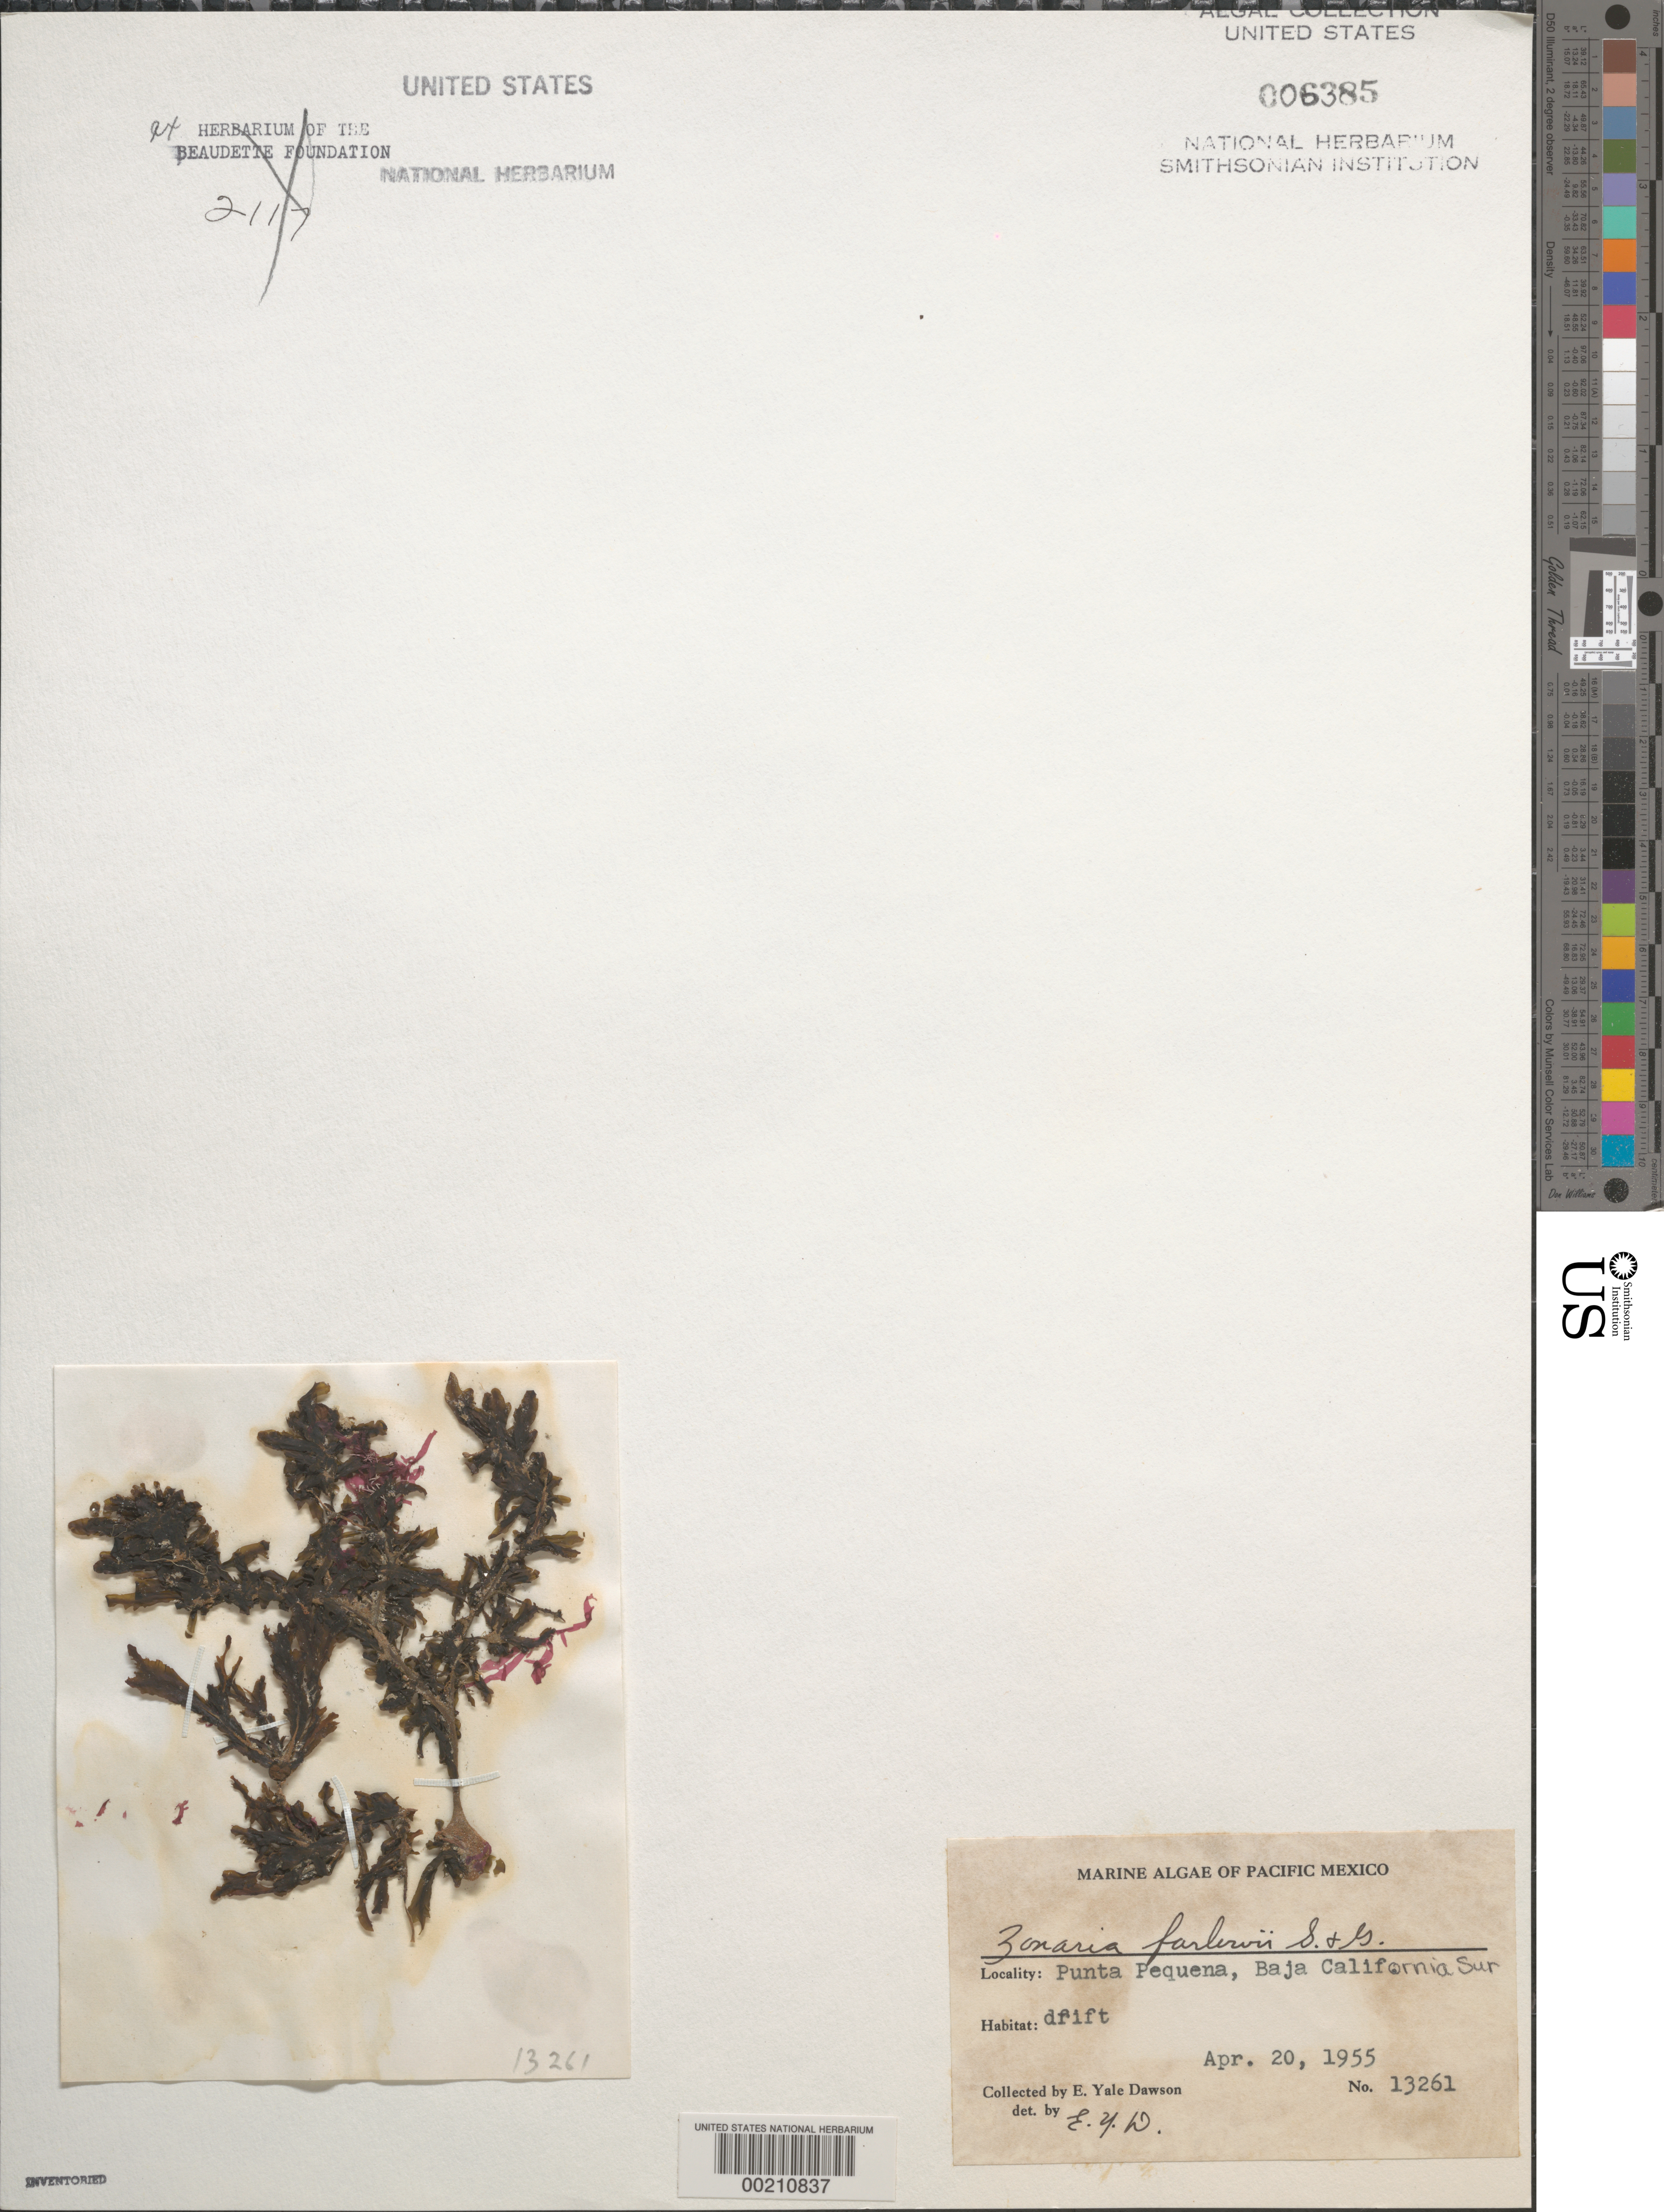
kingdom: Chromista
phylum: Ochrophyta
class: Phaeophyceae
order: Dictyotales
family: Dictyotaceae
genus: Zonaria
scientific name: Zonaria farlowii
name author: Setch. & N.L. Gardner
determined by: Dawson, E. Y.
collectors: E. Y. Dawson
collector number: EYD 13261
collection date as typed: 20 Apr 1955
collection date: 1955-04-20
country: Mexico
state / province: Baja California Sur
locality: Punta Pequena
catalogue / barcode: US 6385